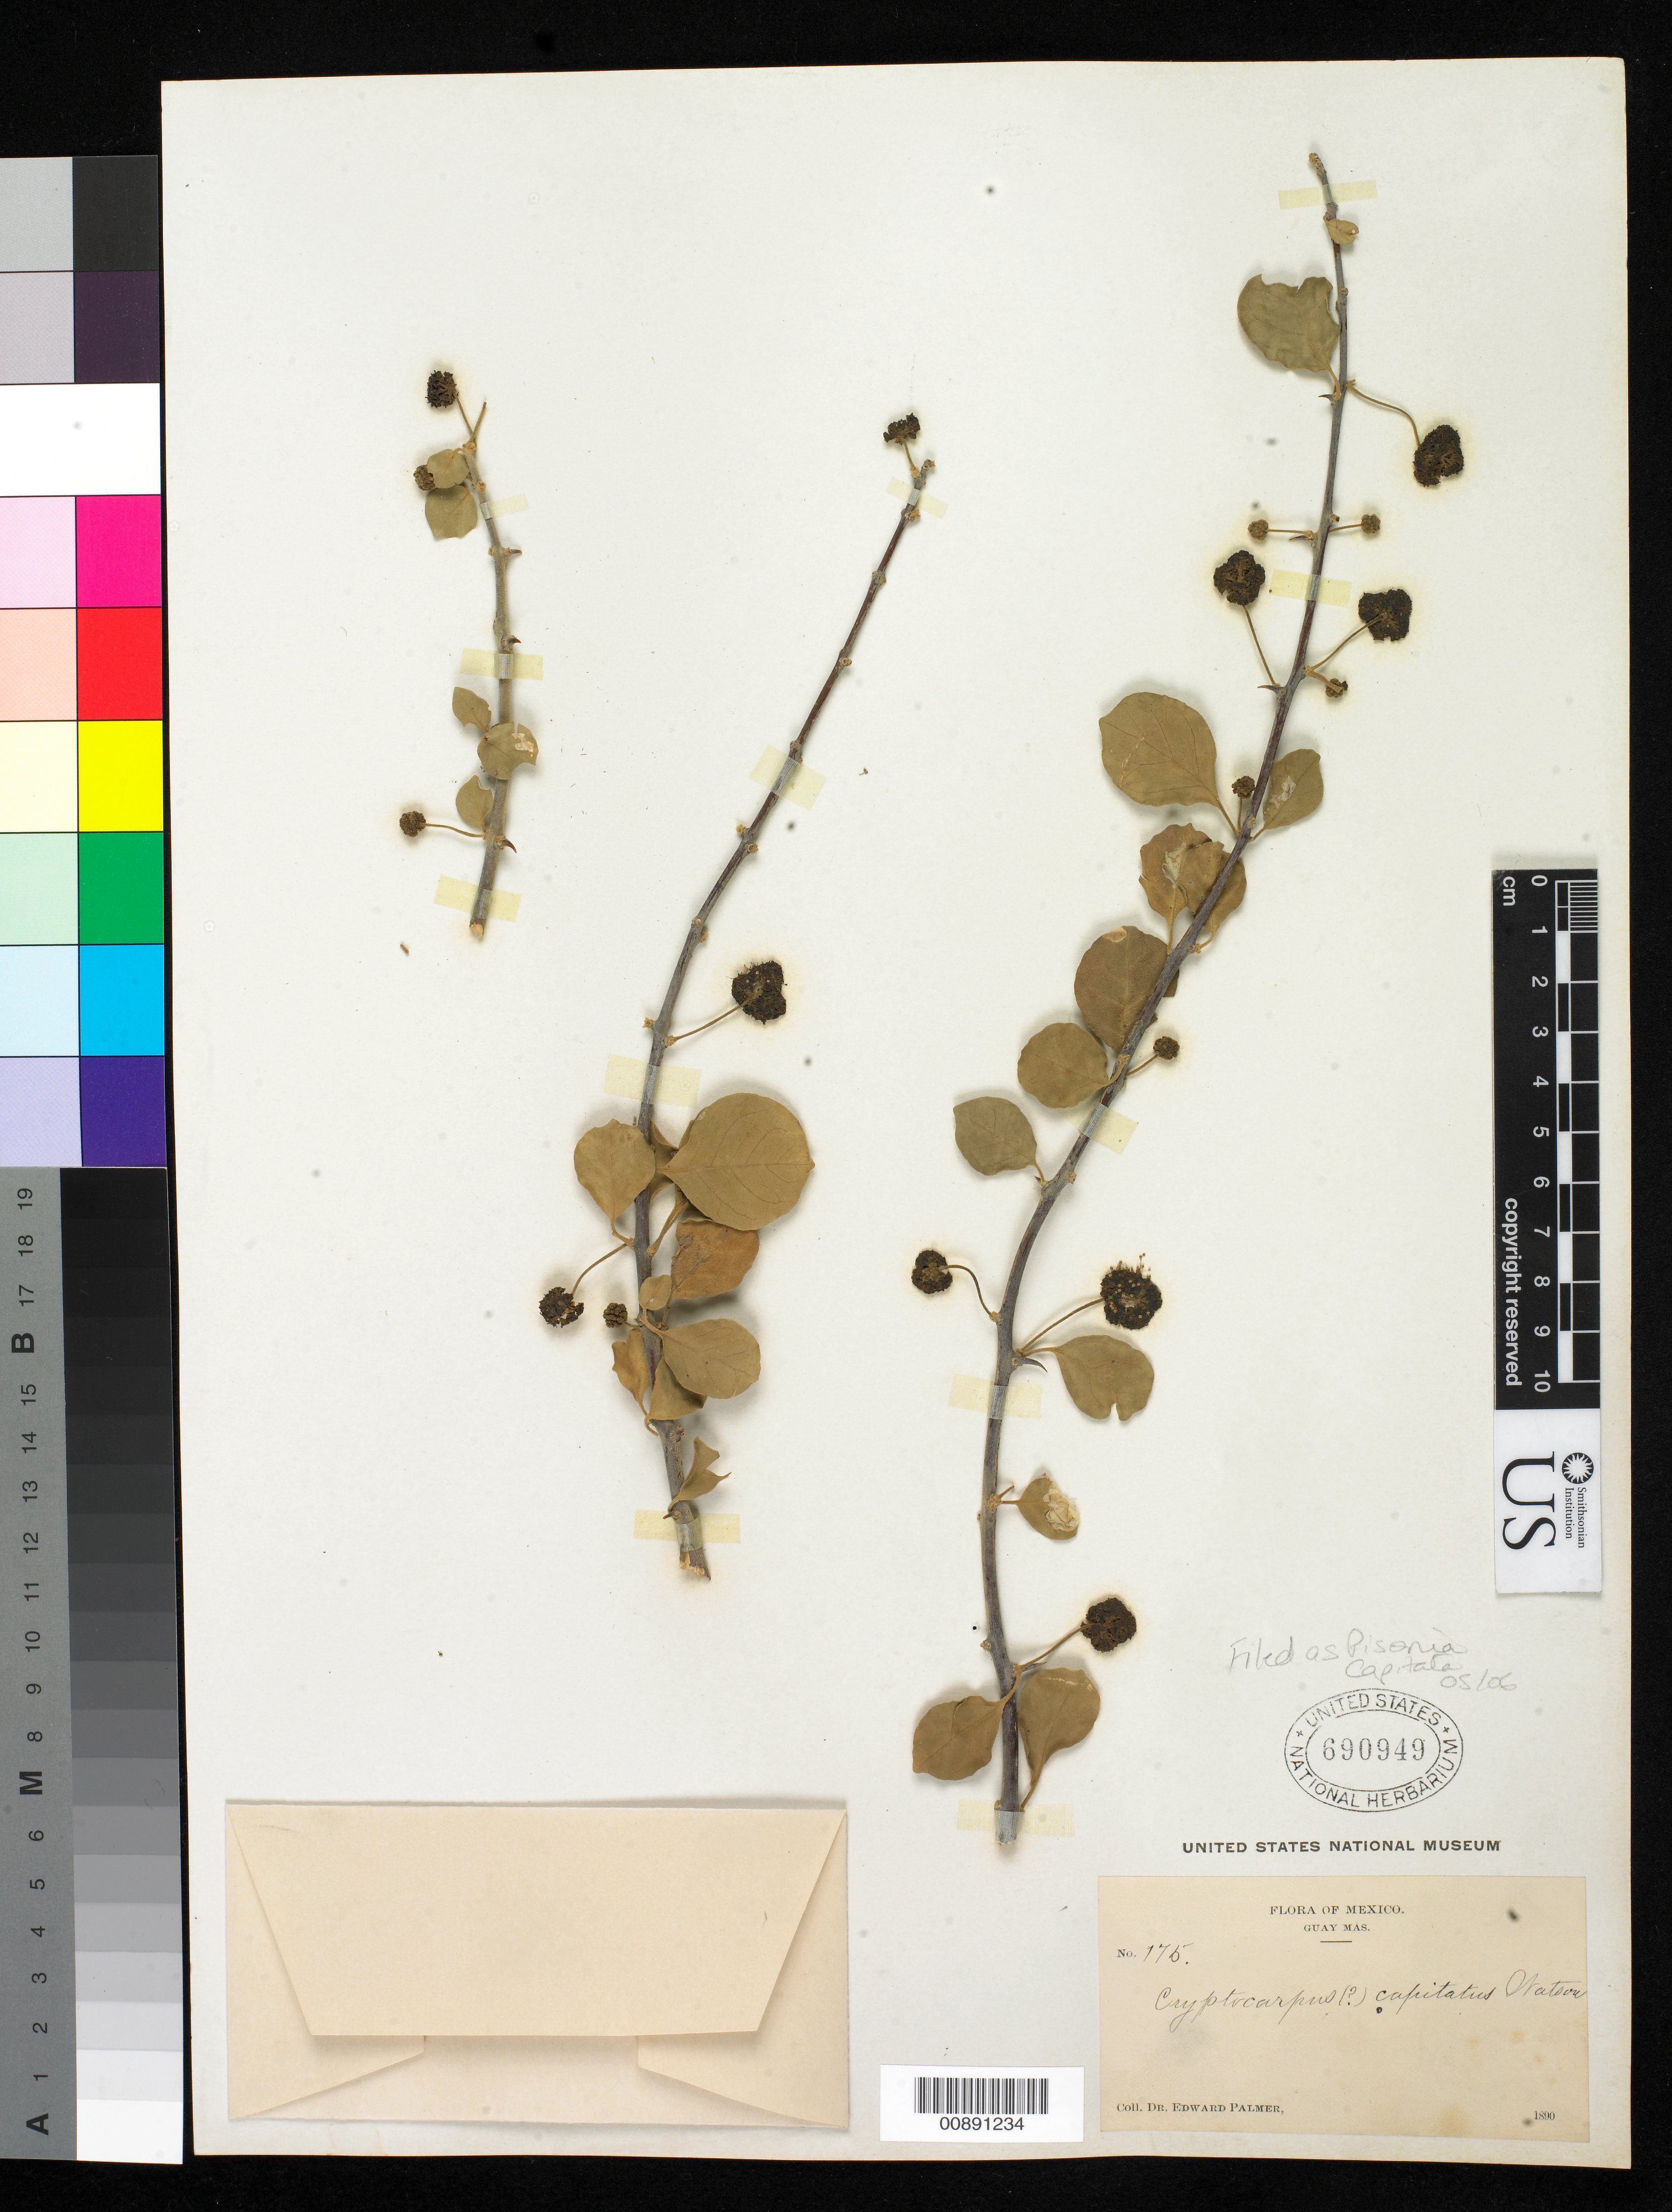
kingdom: Plantae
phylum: Tracheophyta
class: Magnoliopsida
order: Caryophyllales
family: Nyctaginaceae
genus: Pisonia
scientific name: Pisonia capitata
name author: (S. Watson) Standl.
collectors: E. Palmer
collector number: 175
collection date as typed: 1890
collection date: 1890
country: Mexico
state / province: Sonora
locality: Guaymas, Sonora.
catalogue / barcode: US 690949